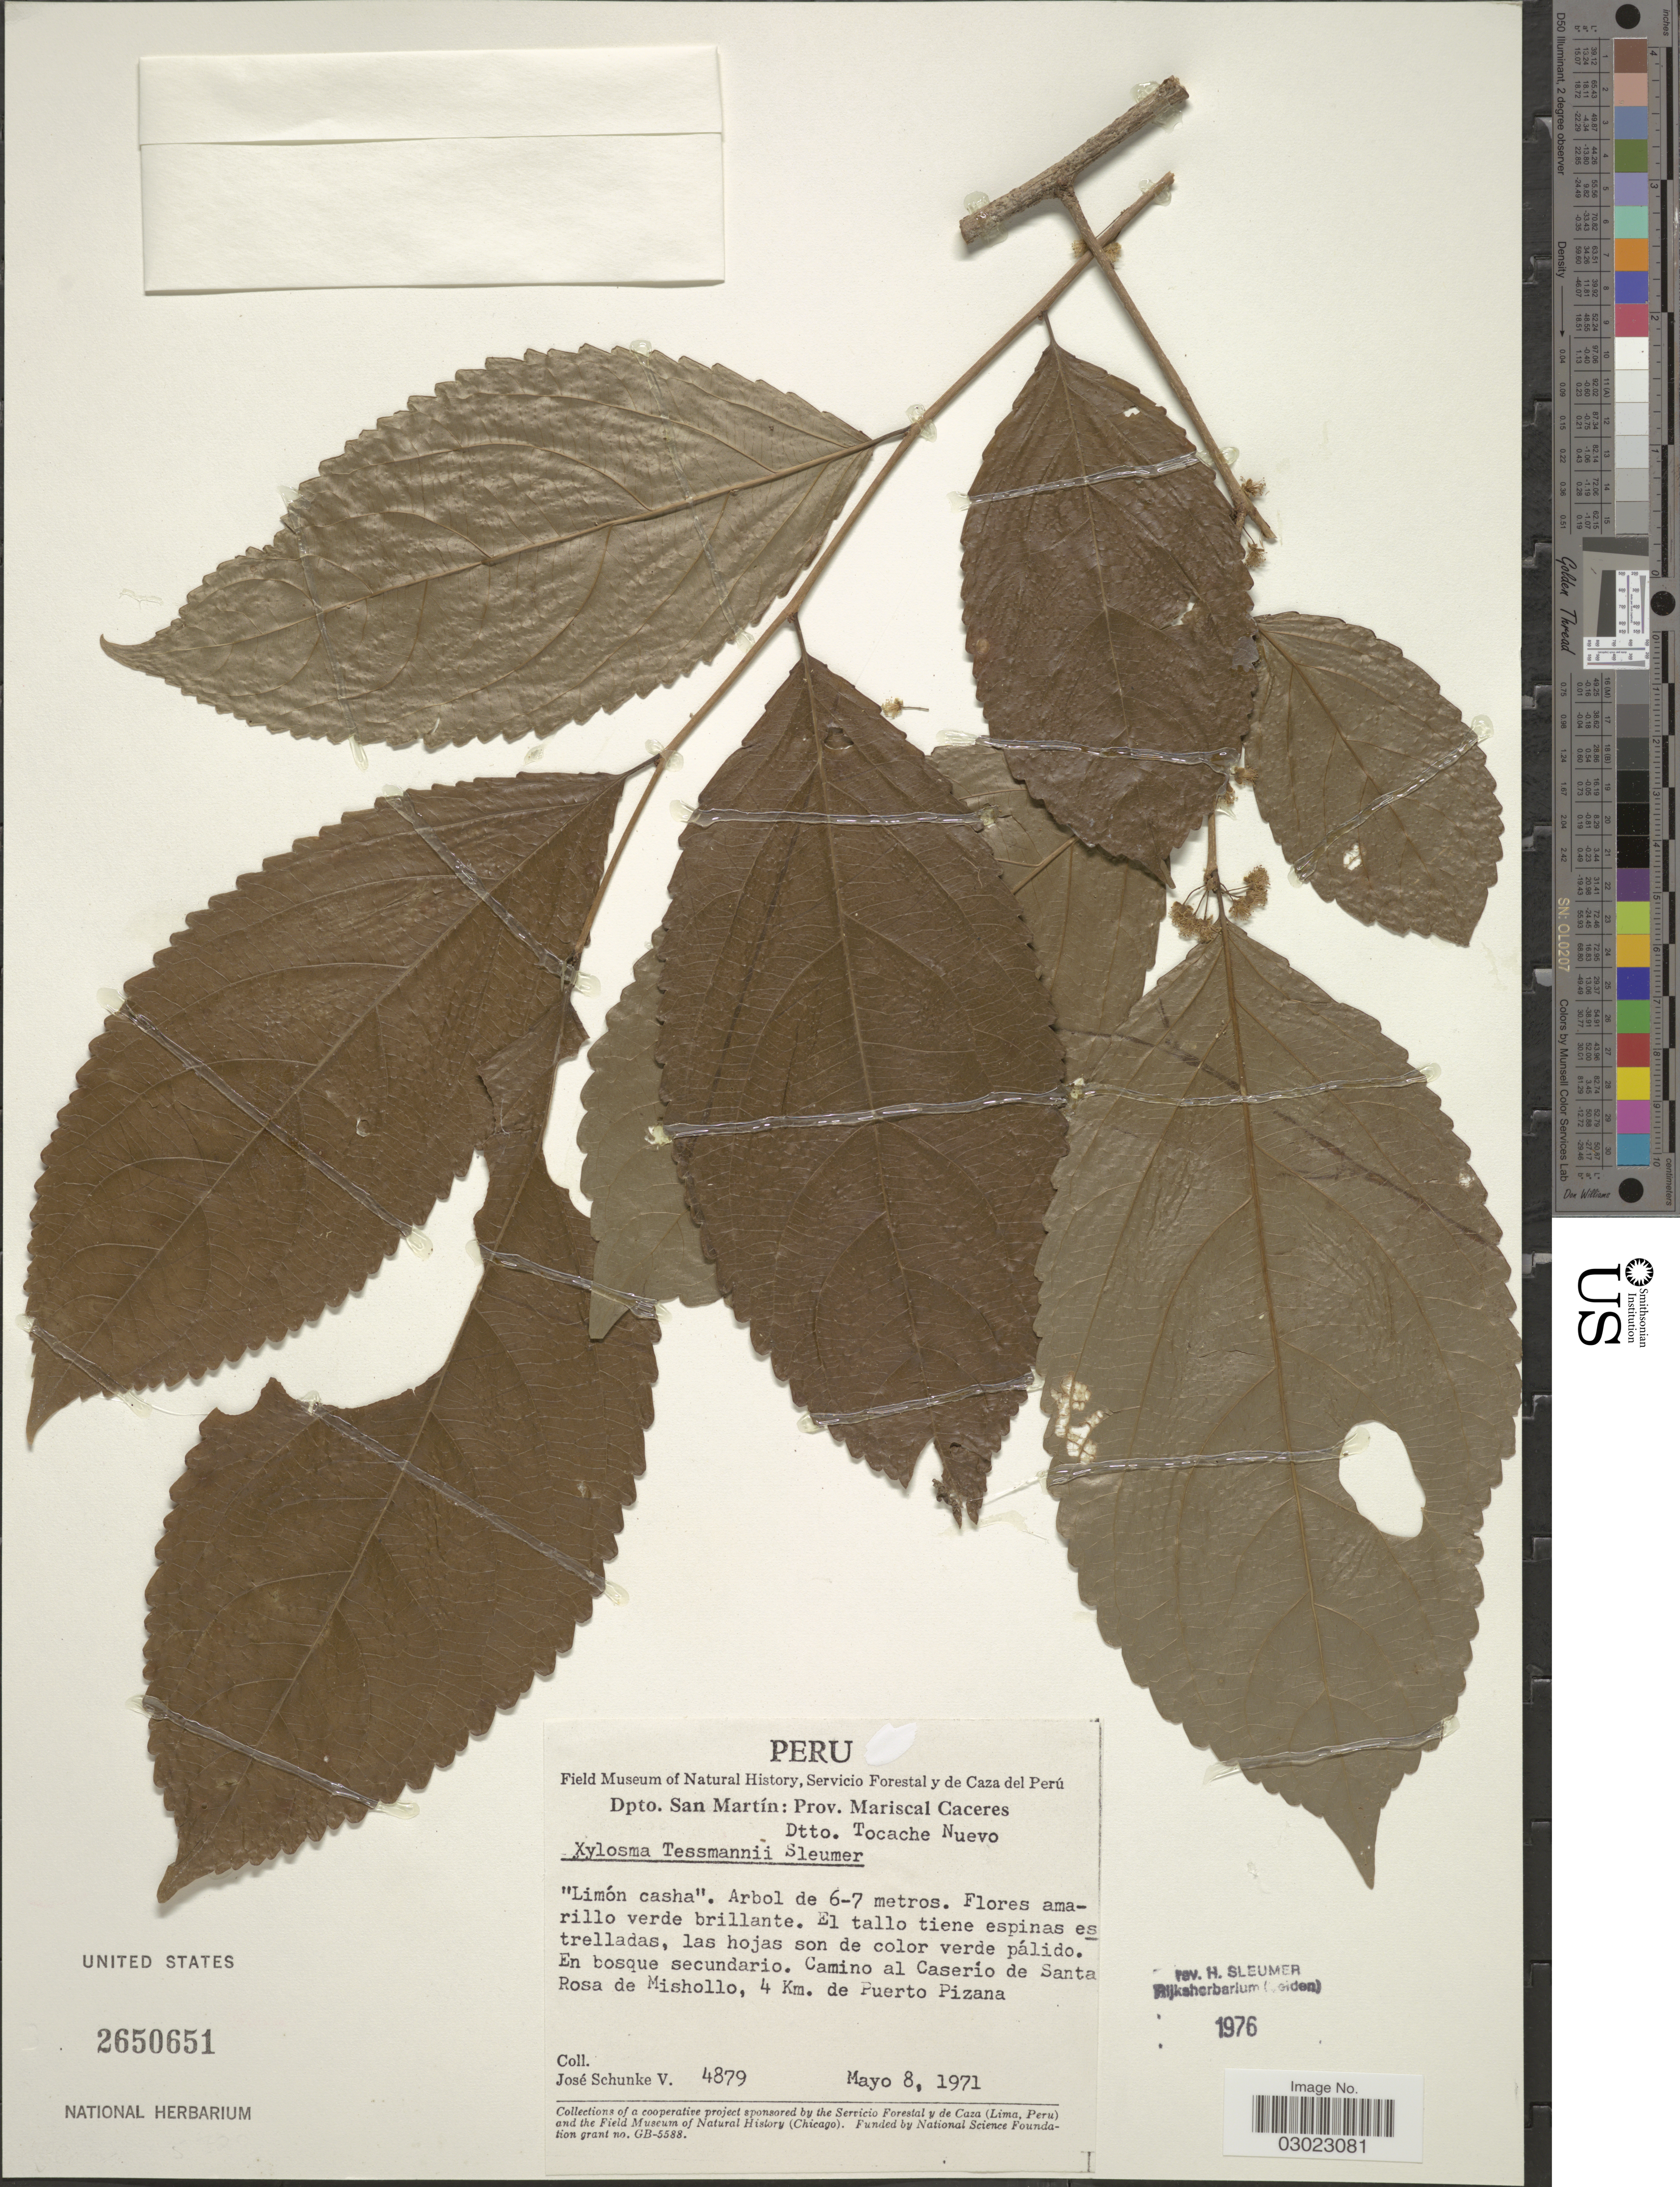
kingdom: Plantae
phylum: Tracheophyta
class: Magnoliopsida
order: Malpighiales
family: Salicaceae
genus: Xylosma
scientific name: Xylosma tessmannii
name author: Sleumer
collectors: J. Schunke Vigo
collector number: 4879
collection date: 1971-05-08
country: Peru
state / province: San Martín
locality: Dpto. San Martín: Prov. Mariscal Caceres. Dtto. Tocache Nuevo. Camino al Caserío de Santa Rosa de Mishollo, 4 Km. de Puerto Pizana.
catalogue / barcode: US 2650651